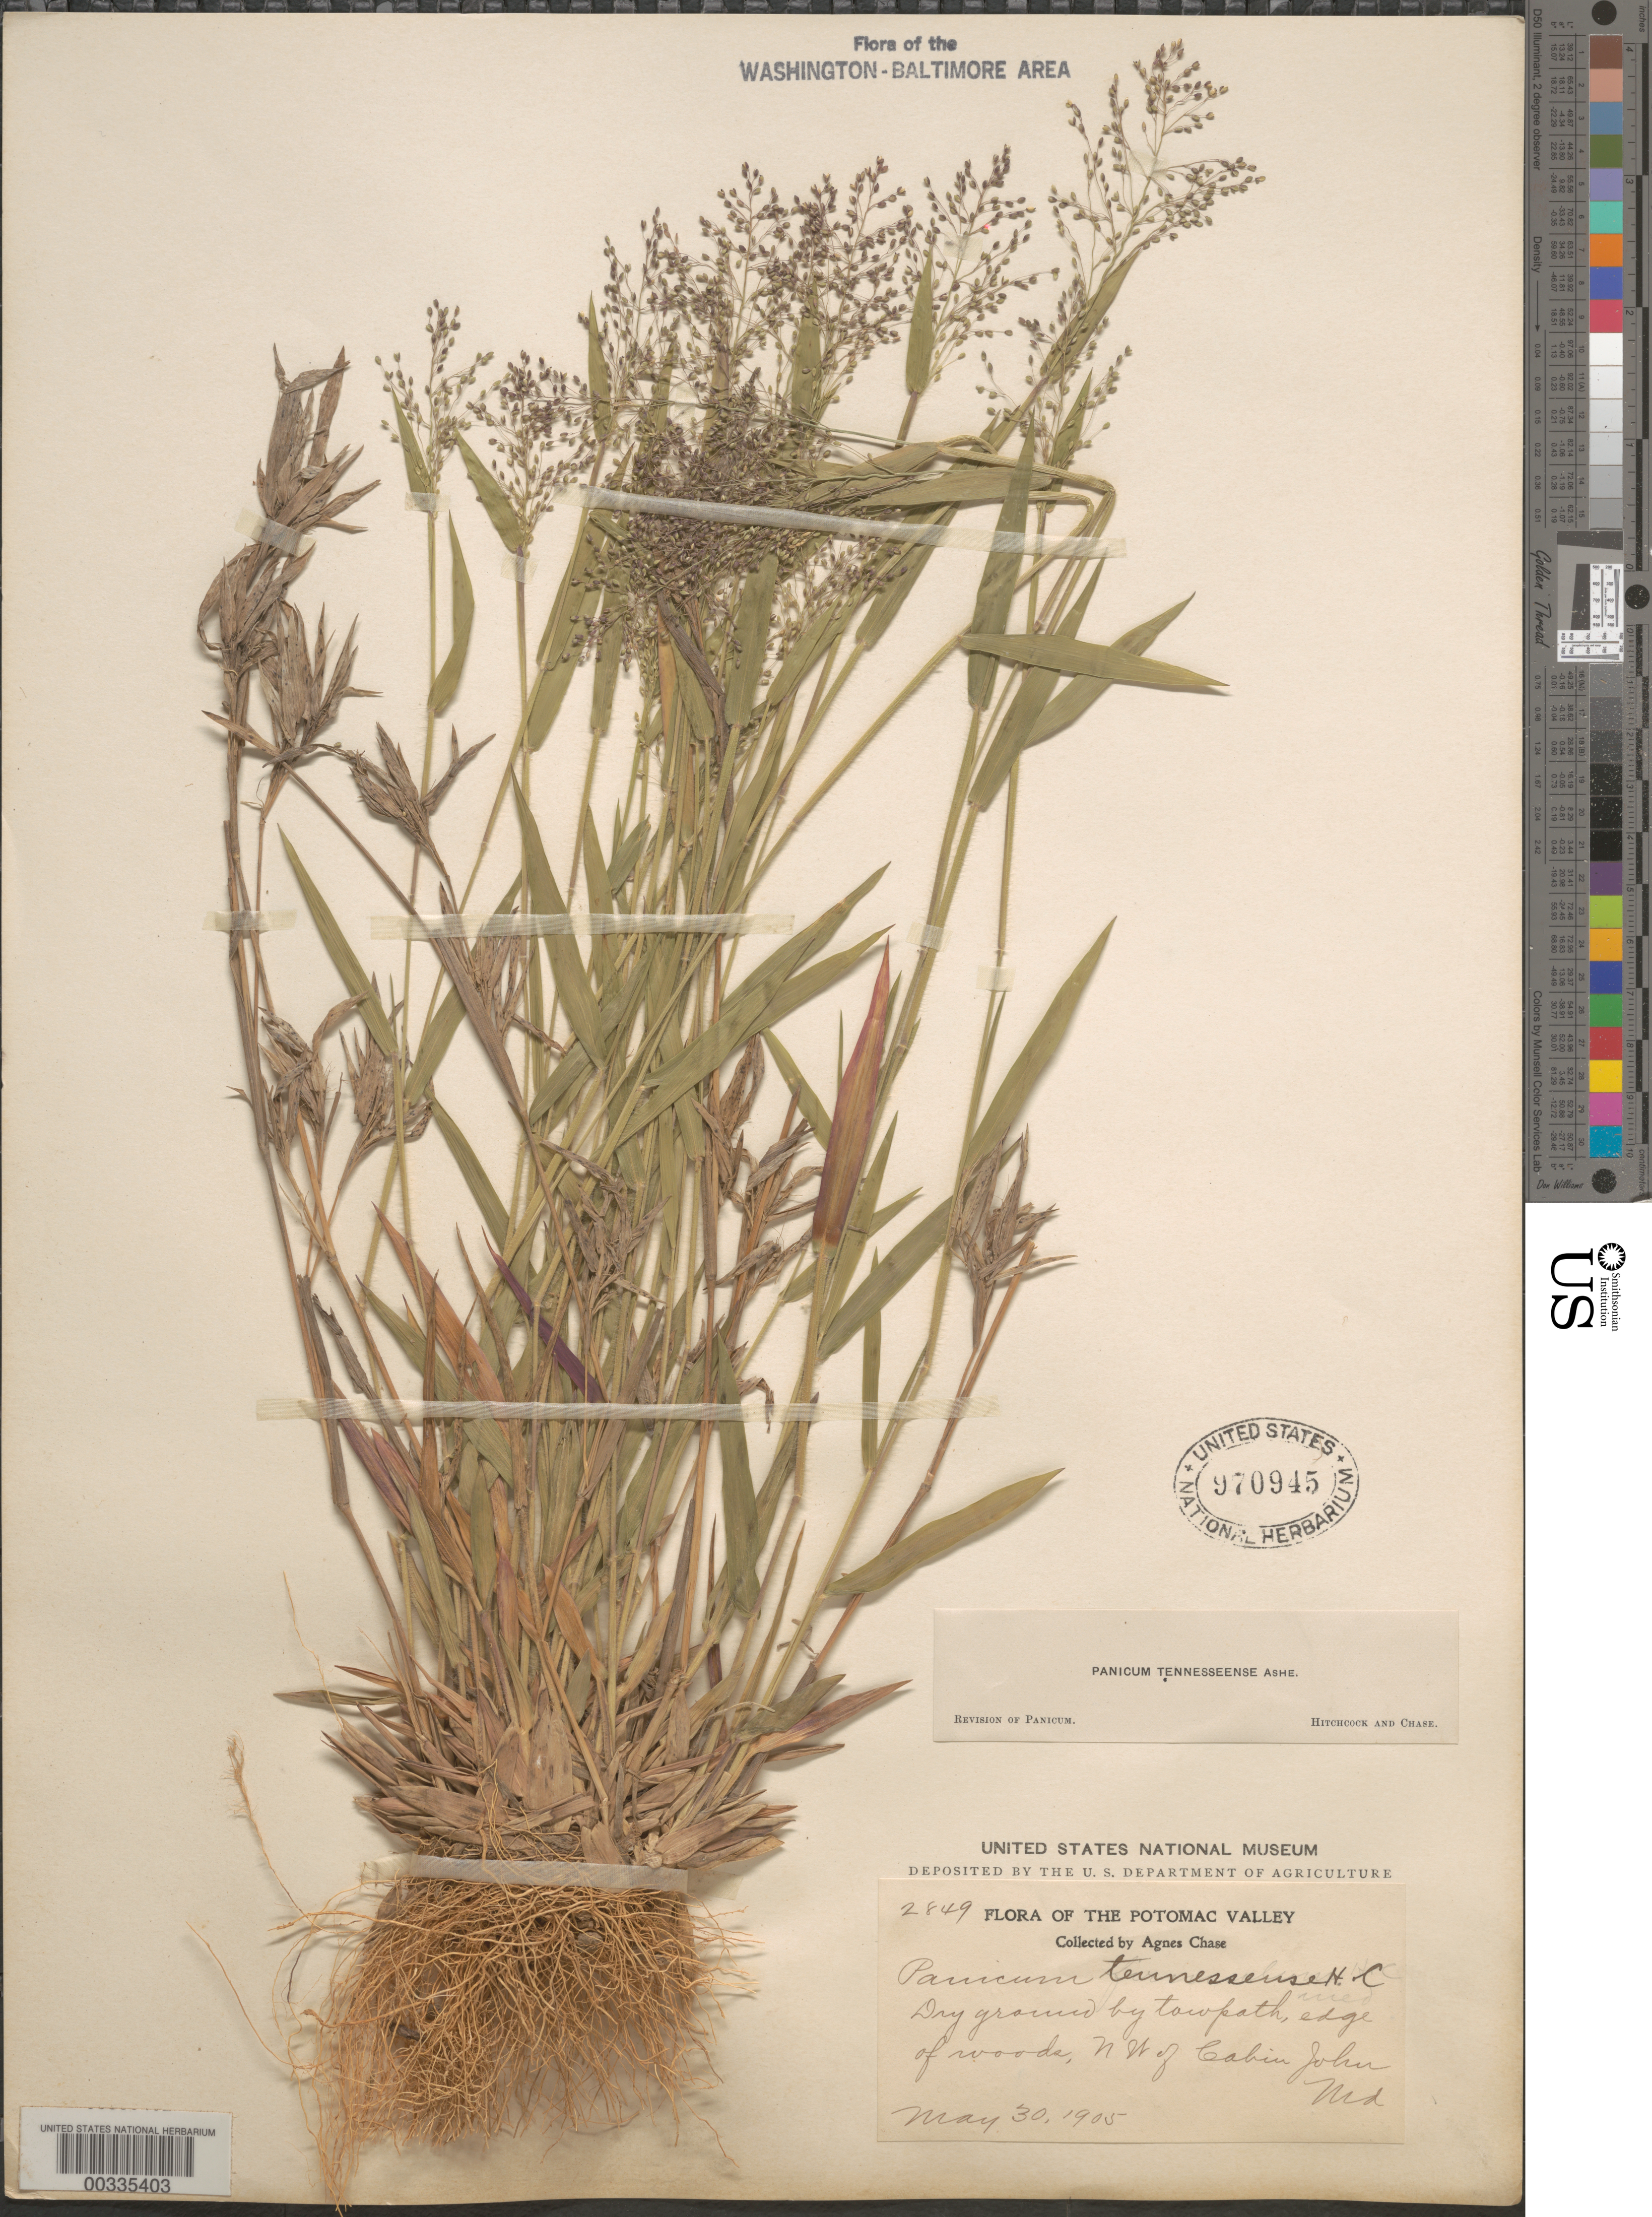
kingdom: Plantae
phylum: Tracheophyta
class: Liliopsida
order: Poales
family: Poaceae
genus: Dichanthelium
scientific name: Dichanthelium acuminatum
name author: (Sw.) Gould & C.A. Clark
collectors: A. Chase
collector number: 2849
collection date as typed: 30 May 1905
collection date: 1905-05-30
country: United States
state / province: Maryland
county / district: Montgomery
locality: NW of Cabin John C. & O. Canal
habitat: Dry ground by towpath, edge of woods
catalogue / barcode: US 970945